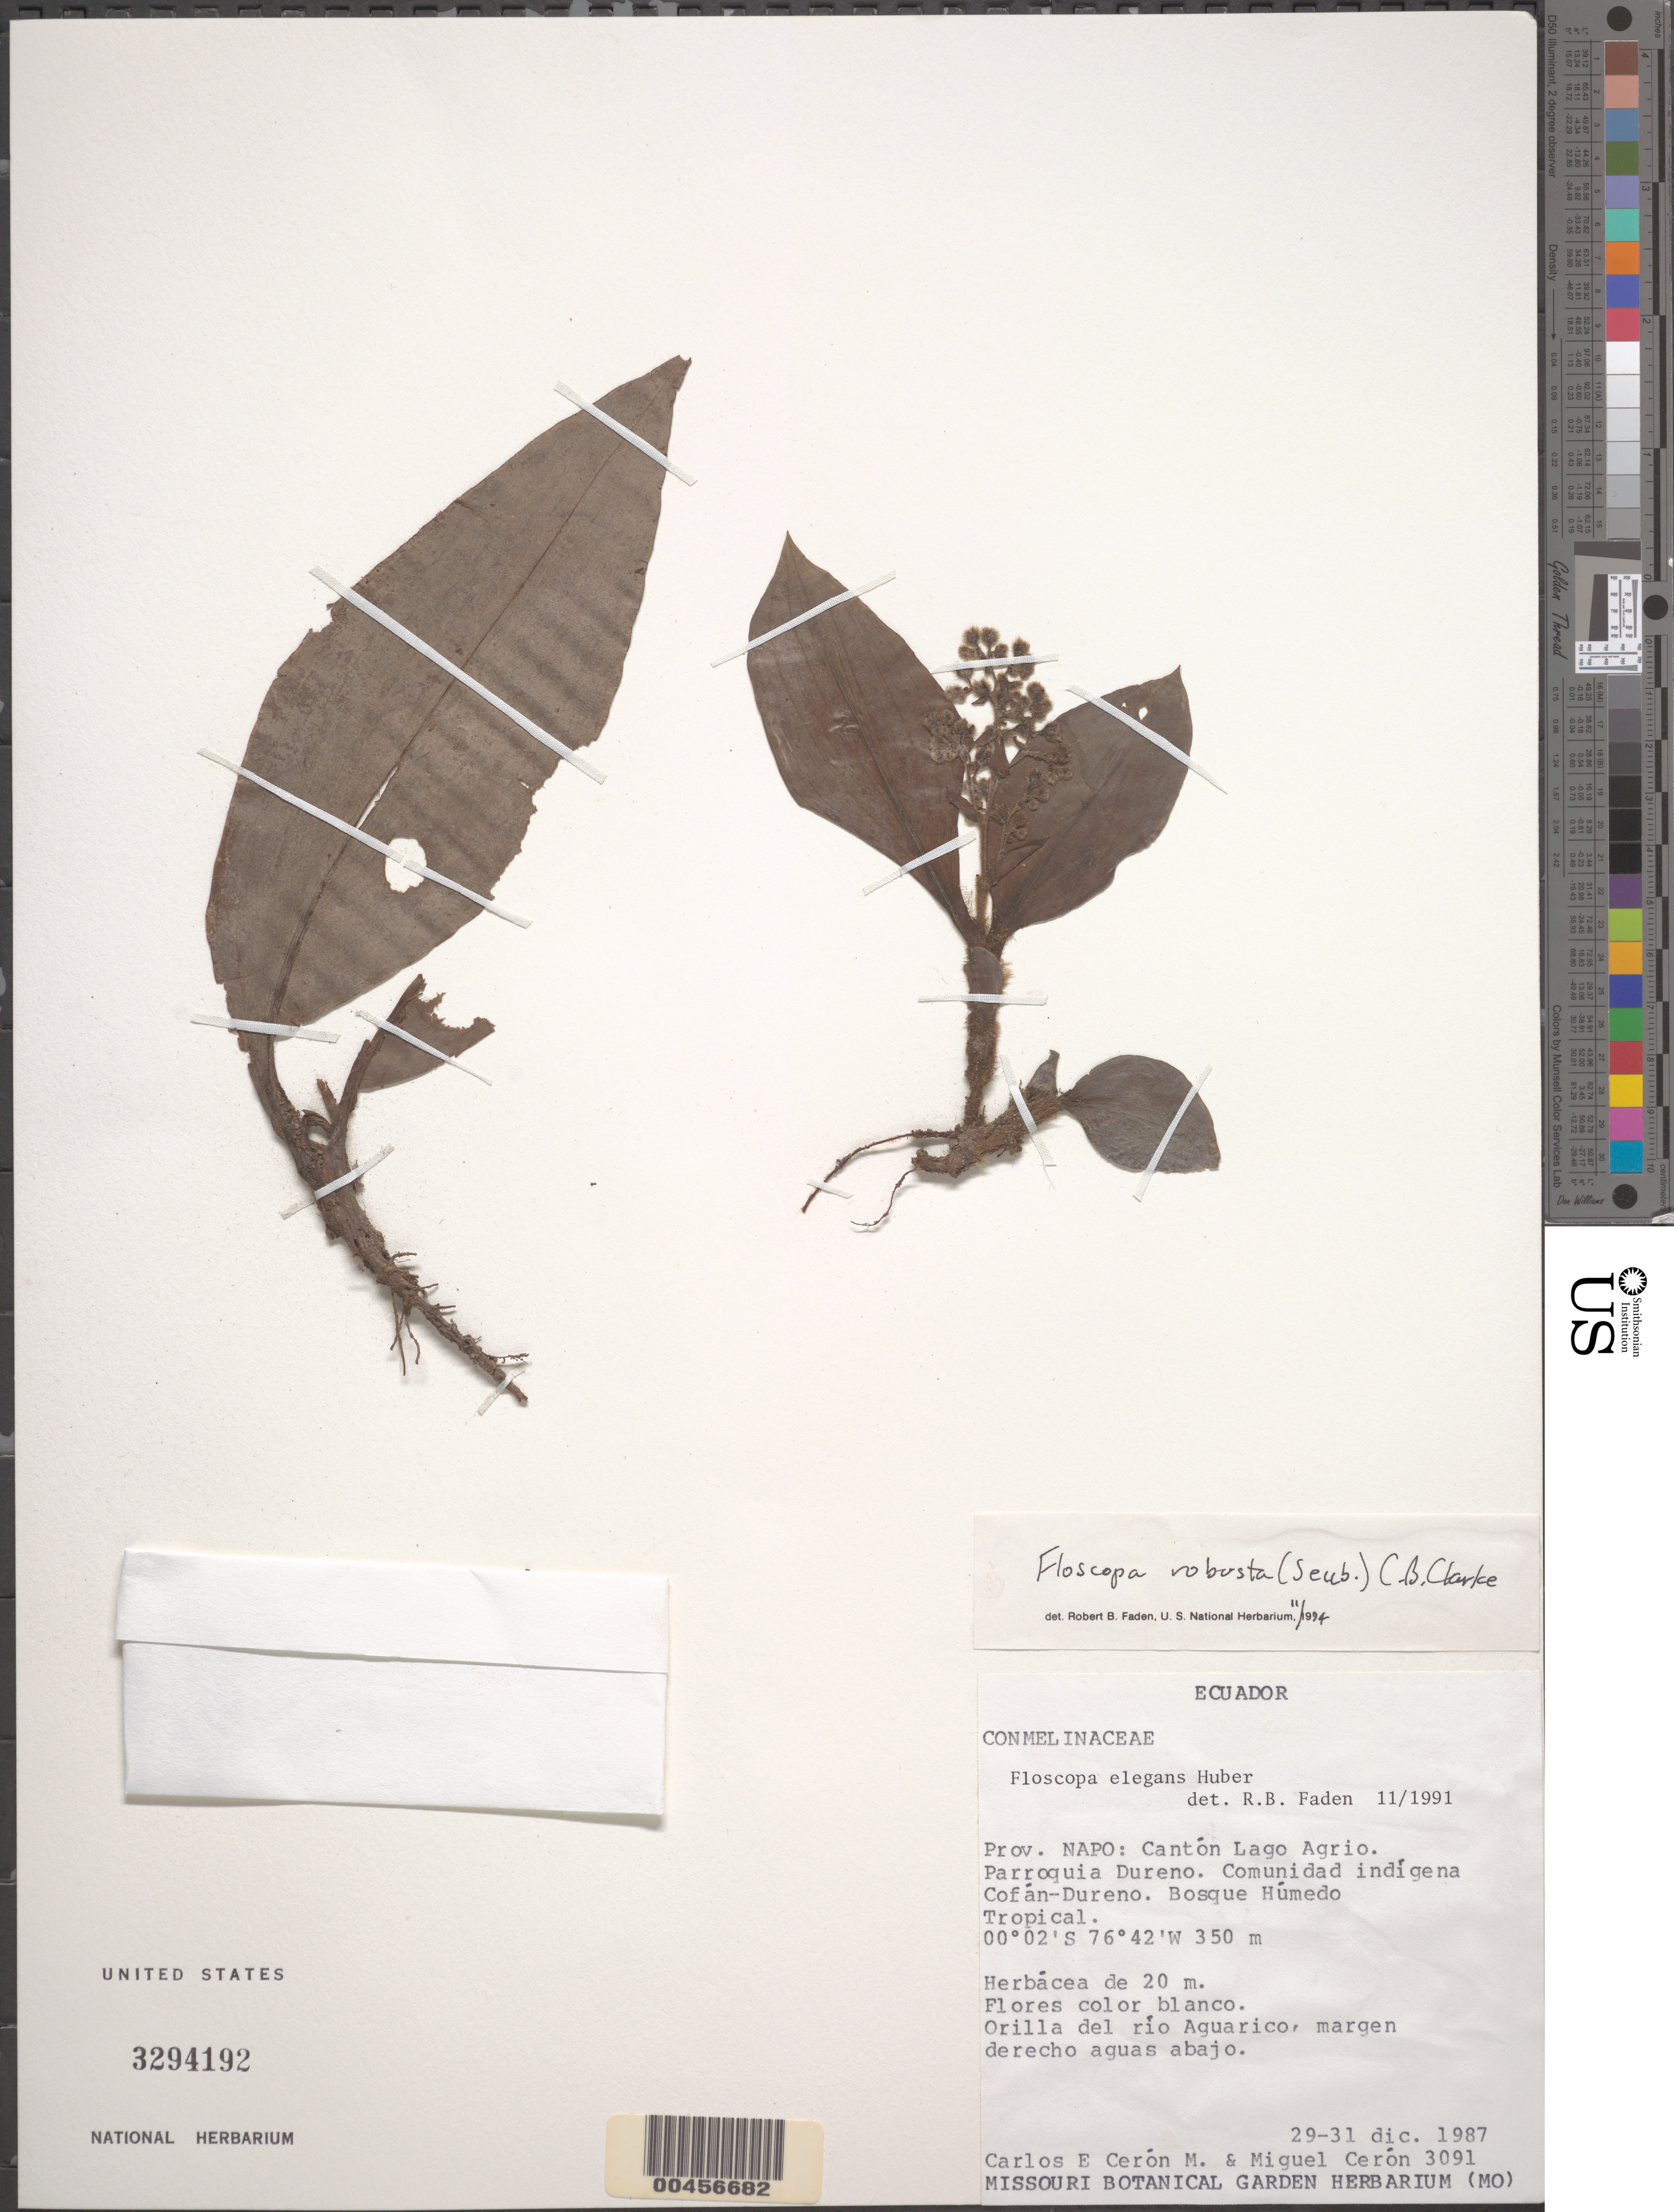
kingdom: Plantae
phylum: Tracheophyta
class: Liliopsida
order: Commelinales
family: Commelinaceae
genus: Floscopa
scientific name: Floscopa robusta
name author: (Seub.) C.B. Clarke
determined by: Faden, Robert B., (US), Smithsonian Institution - National Museum of Natural History (UNITED STATES)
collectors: C. E. Cerón M.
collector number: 3091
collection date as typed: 29 Dec 1987 to 31 Dec 1987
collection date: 1987-12-29/1987-12-31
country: Ecuador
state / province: Sucumbíos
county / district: Lago Agrio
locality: Canton lago agRio, parroquia dureno. [Province originally recorded as Napo.]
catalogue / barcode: US 3294192